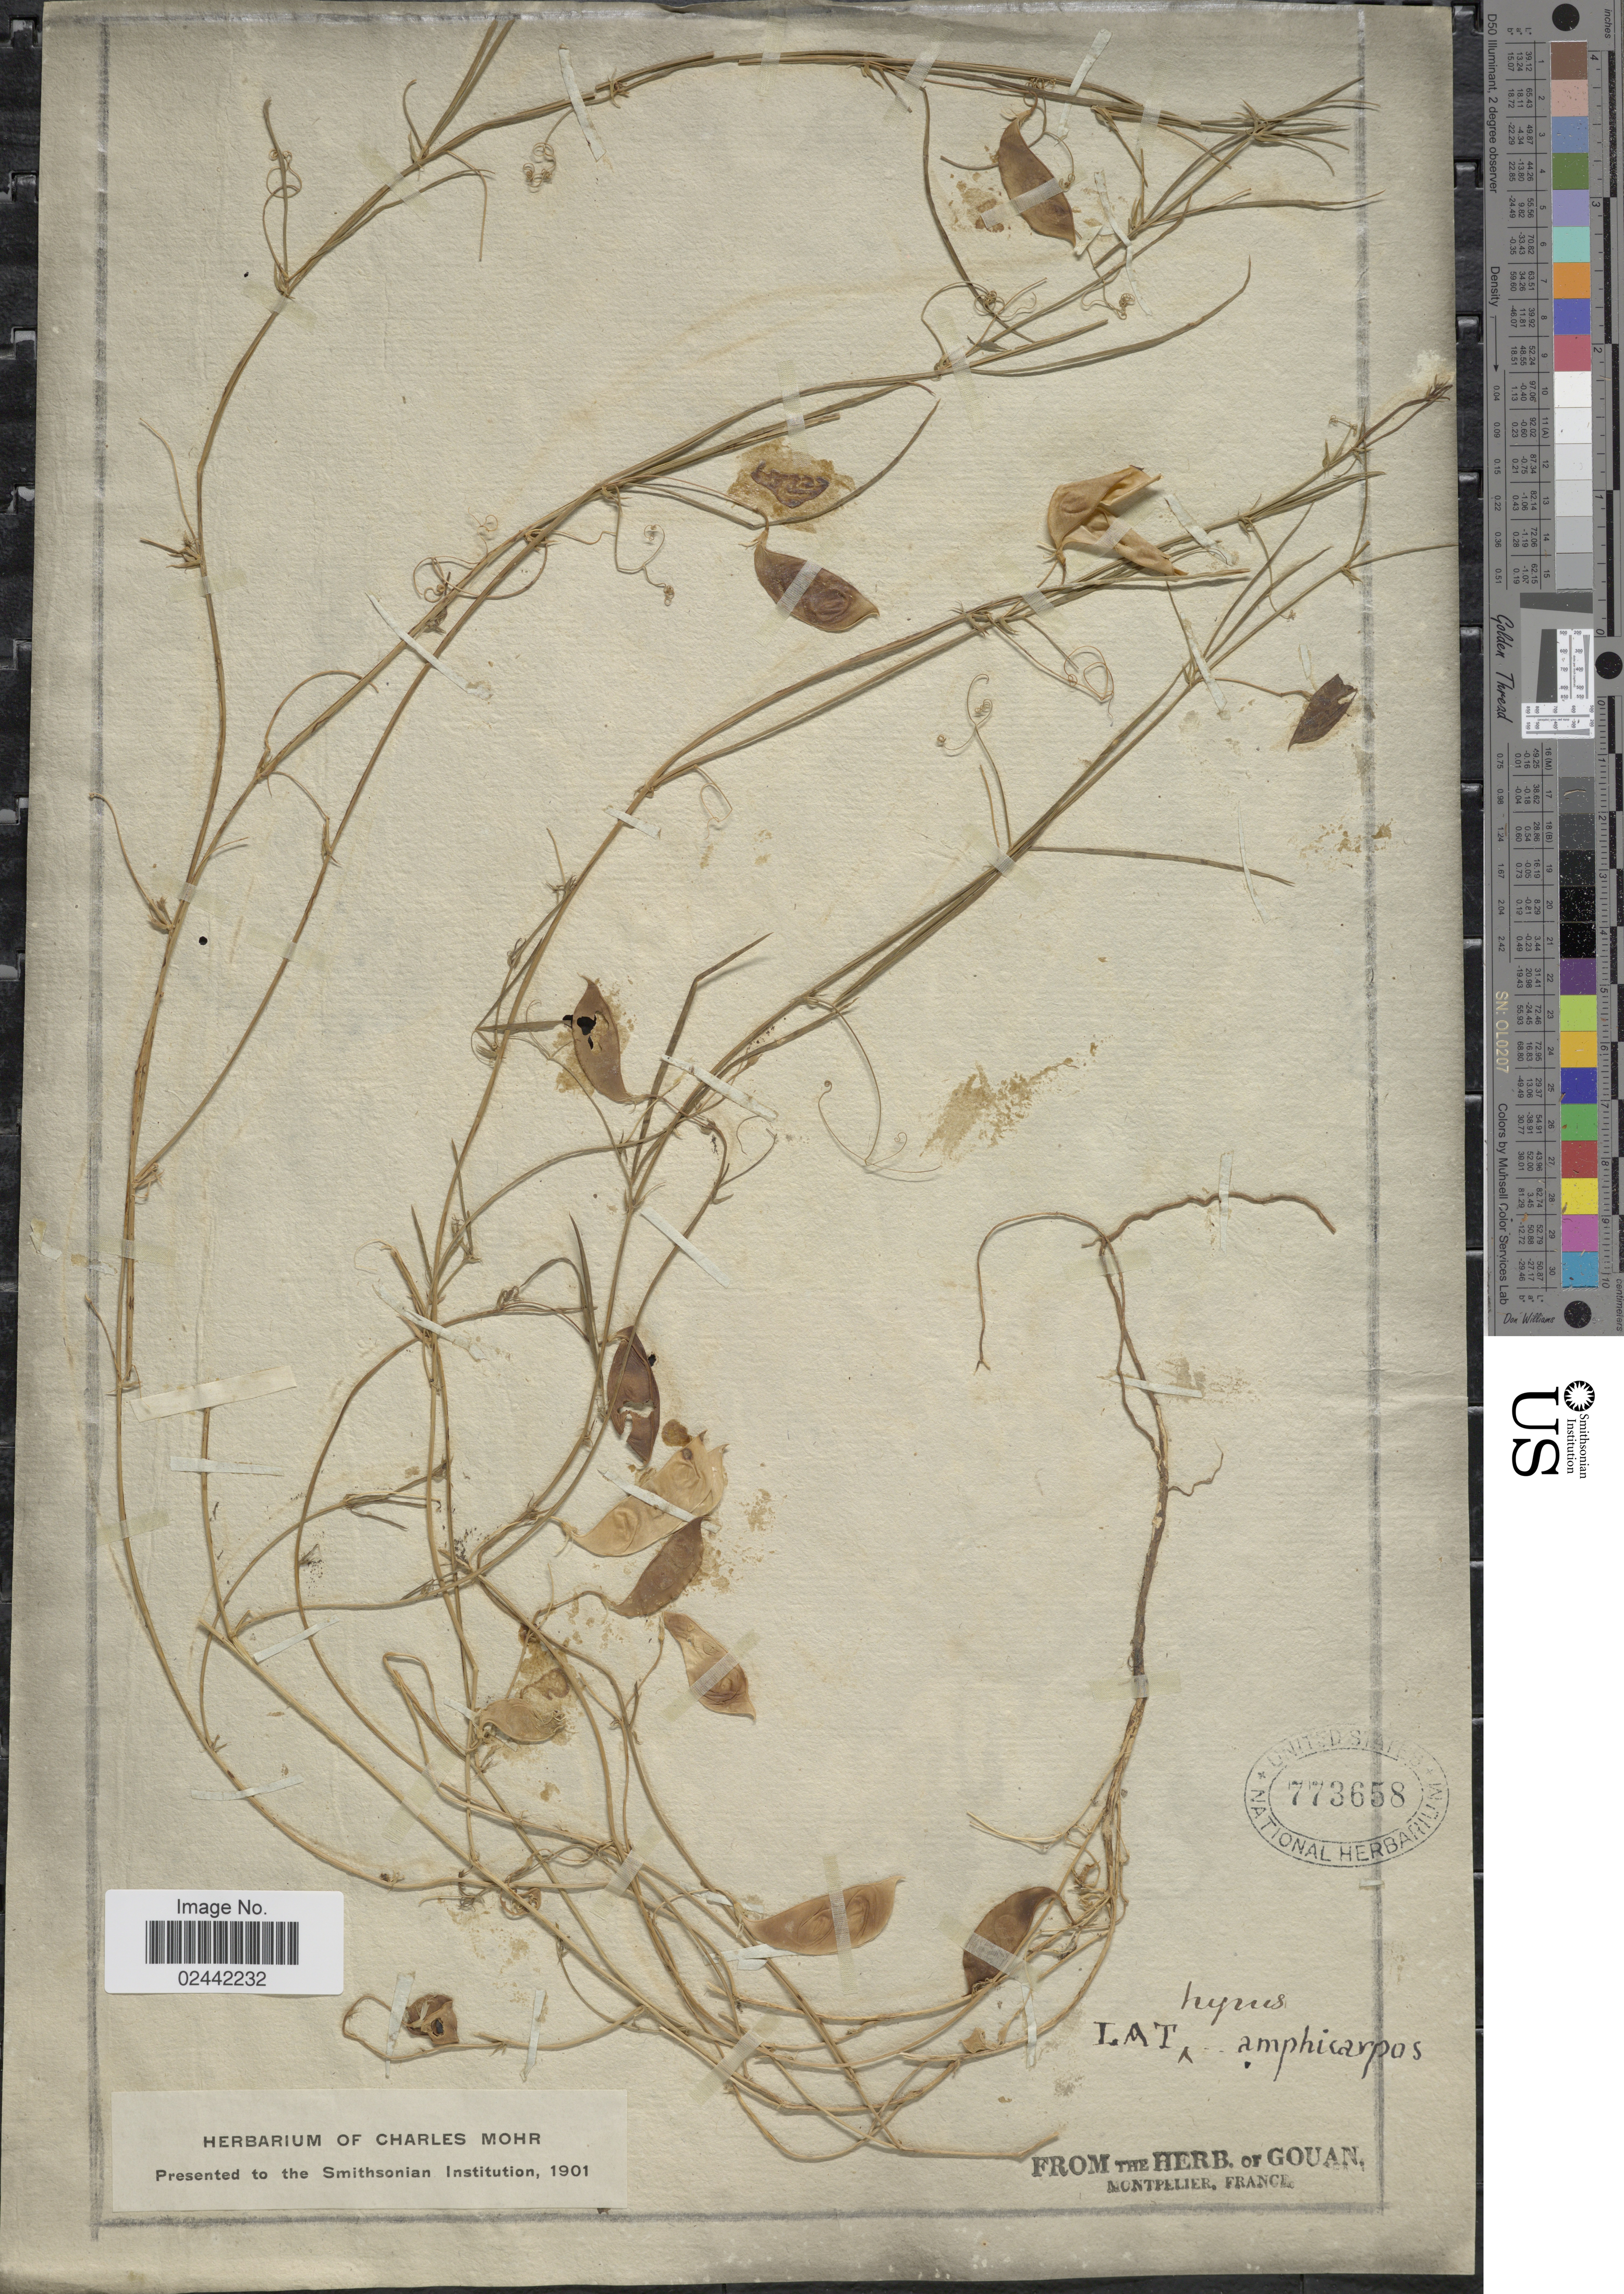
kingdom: Plantae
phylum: Tracheophyta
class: Magnoliopsida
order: Fabales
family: Fabaceae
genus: Lathyrus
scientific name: Lathyrus amphicarpos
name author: L.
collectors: ex herb. Gouan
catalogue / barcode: US 773658